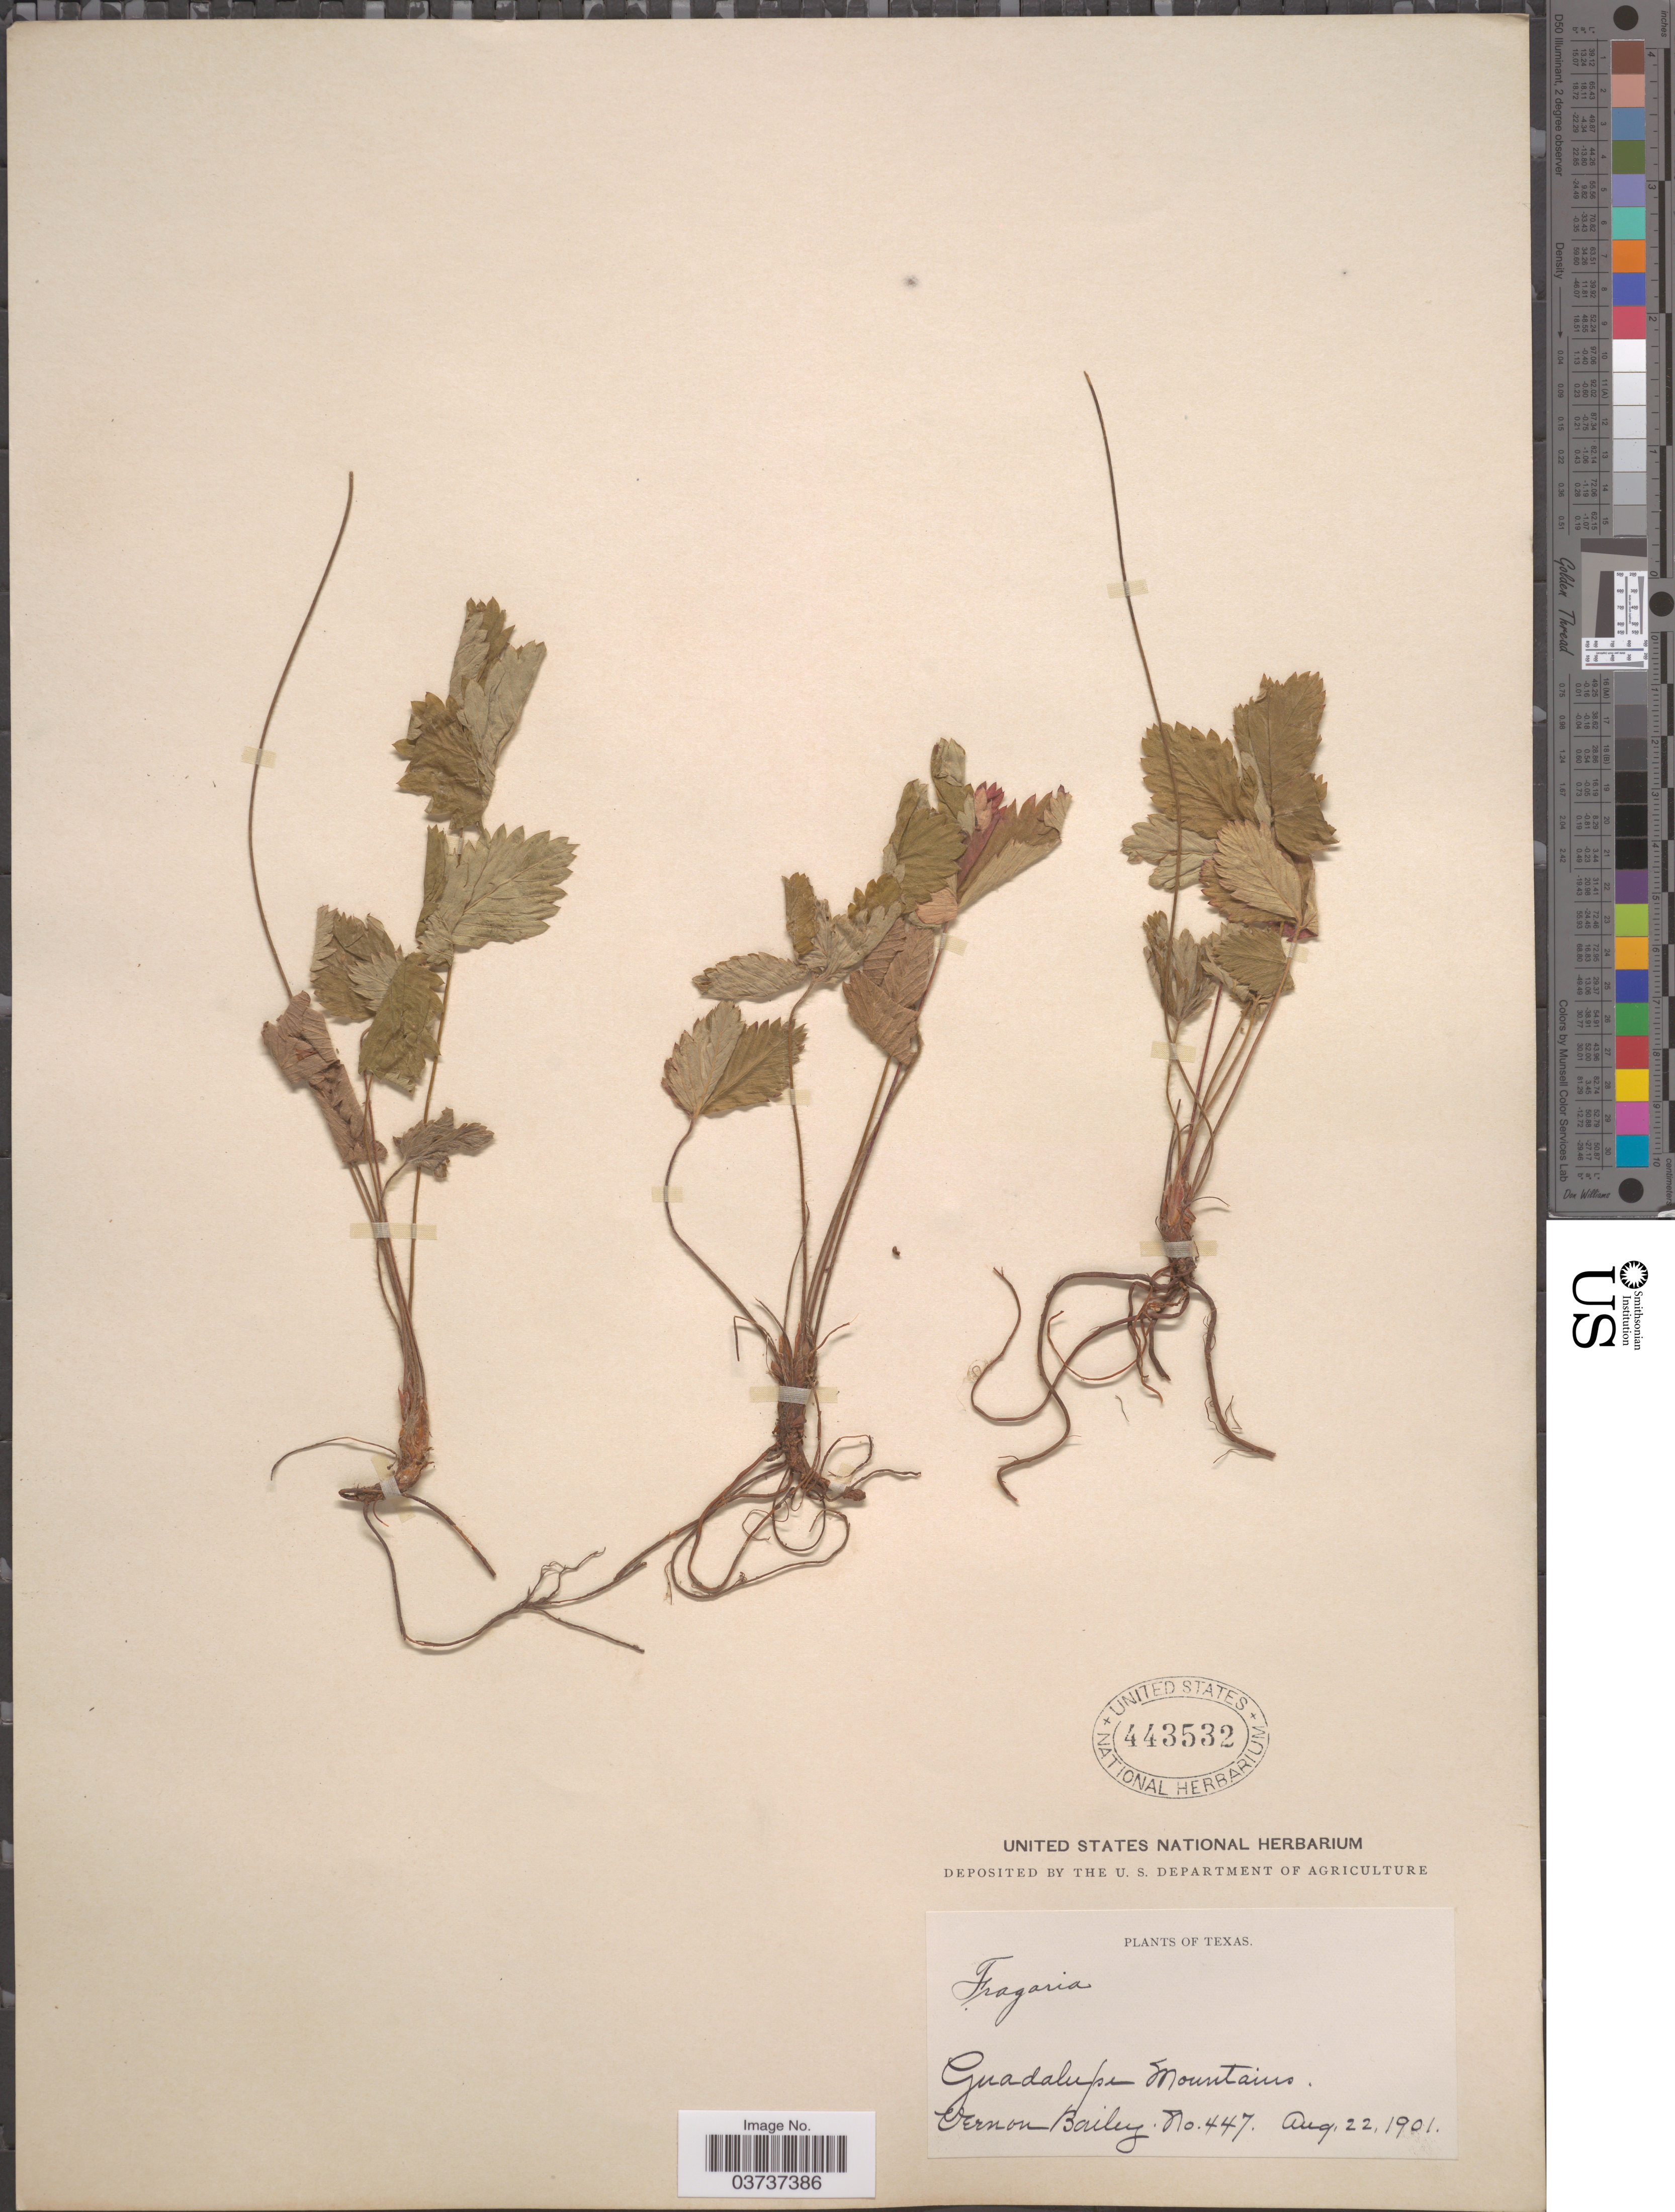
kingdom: Plantae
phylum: Tracheophyta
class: Magnoliopsida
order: Rosales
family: Rosaceae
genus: Fragaria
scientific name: Fragaria vesca subsp. americana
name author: (Porter) Staudt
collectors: V. O. Bailey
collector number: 447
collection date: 1901-08-22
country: United States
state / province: Texas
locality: Guadalupe Mountains.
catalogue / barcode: US 443532